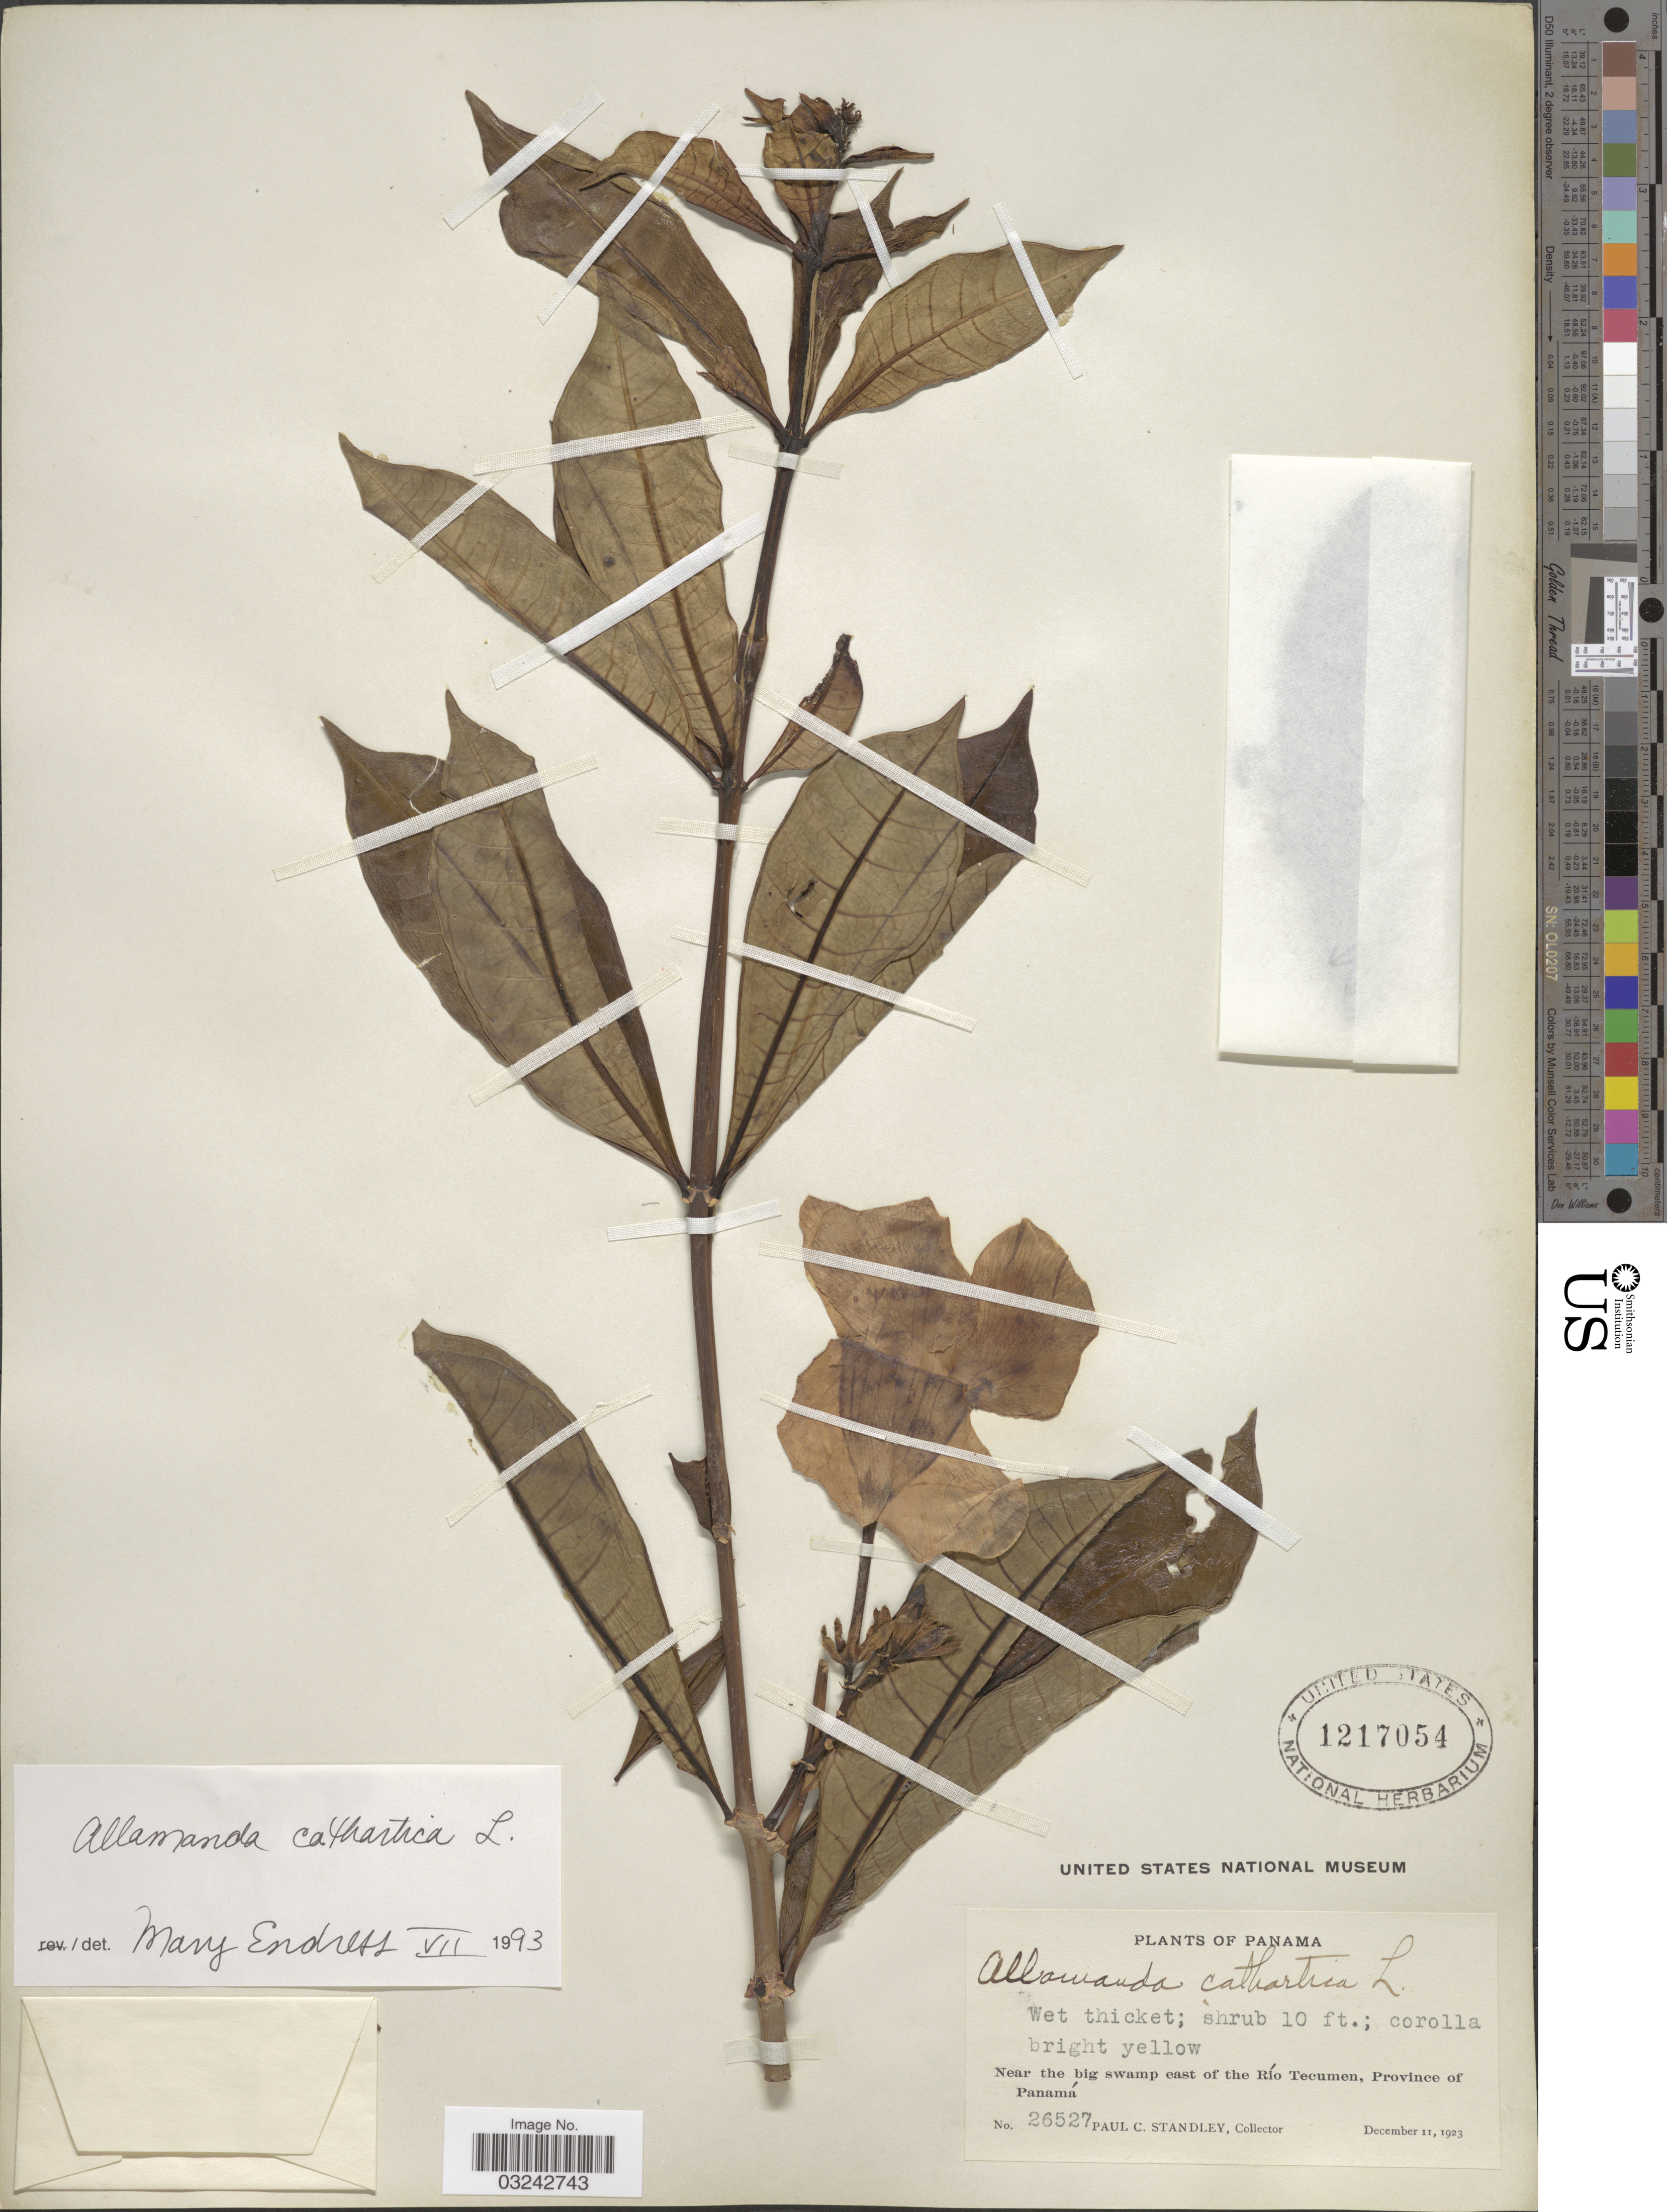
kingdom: Plantae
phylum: Tracheophyta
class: Magnoliopsida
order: Gentianales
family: Apocynaceae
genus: Allamanda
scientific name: Allamanda cathartica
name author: L.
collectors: P. C. Standley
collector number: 26527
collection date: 1923-02-11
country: Panama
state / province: Panamá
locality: Near the big swamp east of the Río Tecumen.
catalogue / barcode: US 1217054